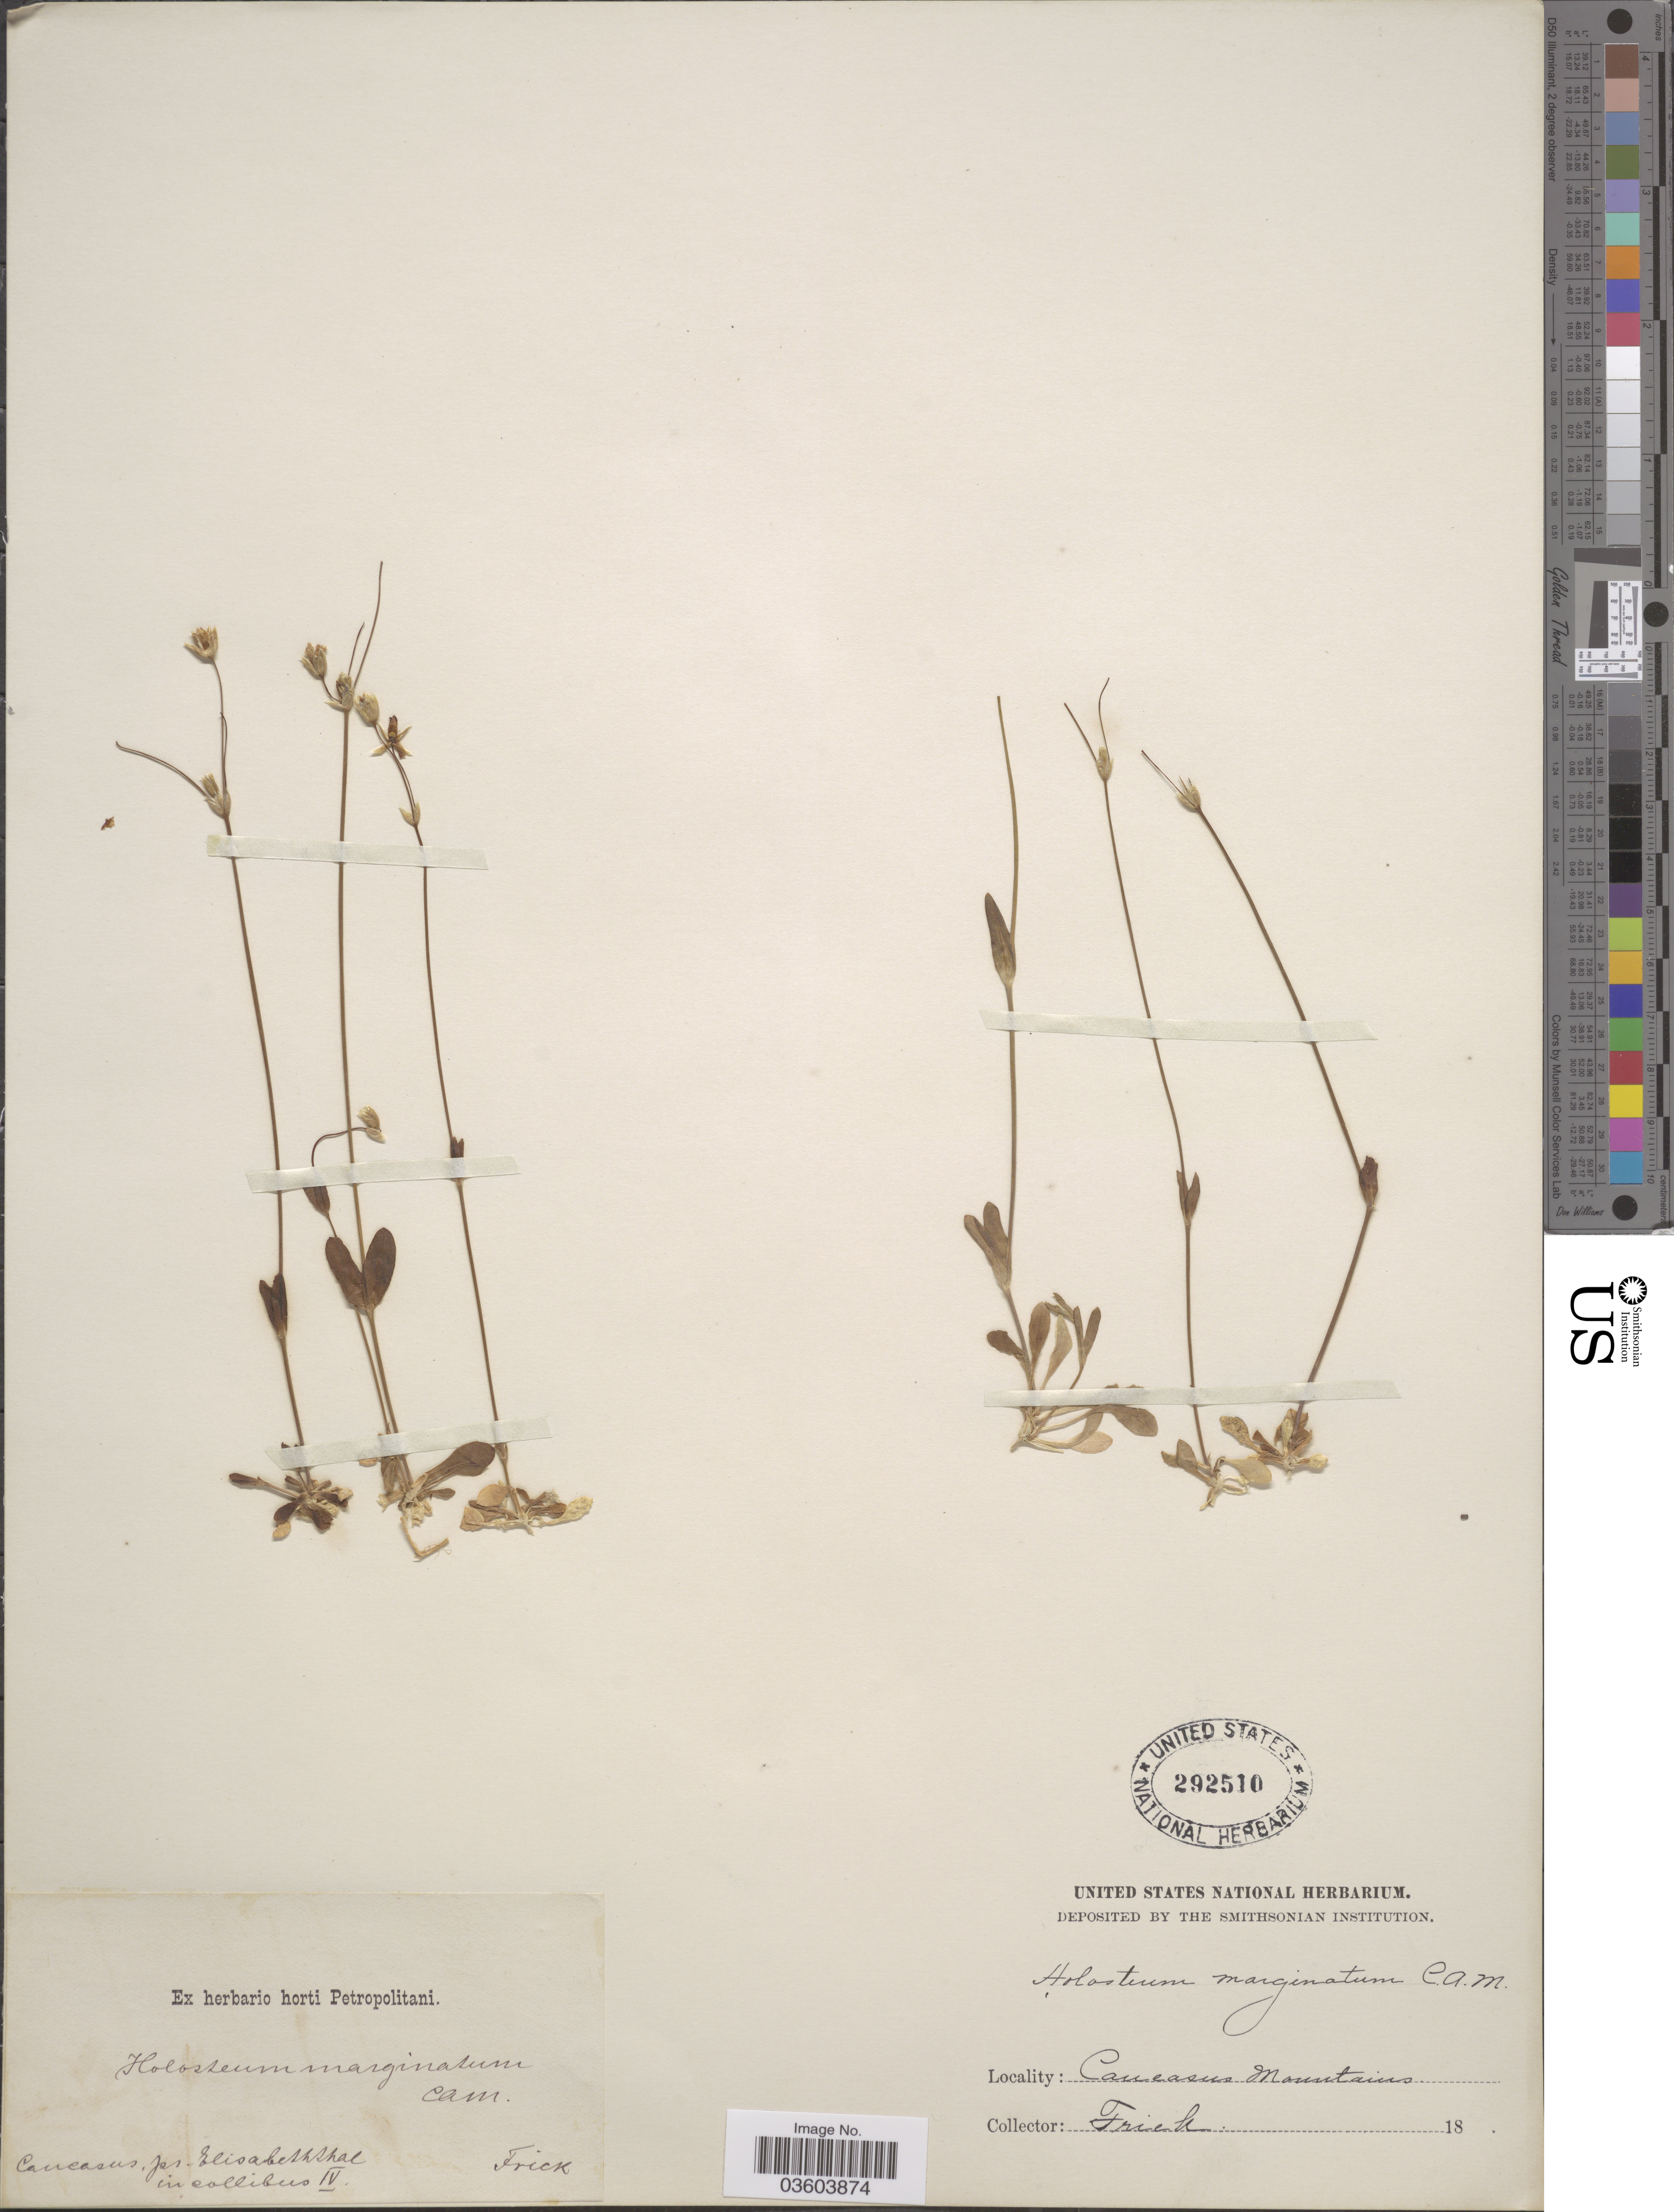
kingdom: Plantae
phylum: Tracheophyta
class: Magnoliopsida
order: Caryophyllales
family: Caryophyllaceae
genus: Holosteum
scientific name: Holosteum marginatum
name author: C.A. Mey.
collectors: Frick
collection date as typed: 18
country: Georgia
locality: Caucasus, pr. Elisabeththal. Caucasus Mountains.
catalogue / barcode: US 292510